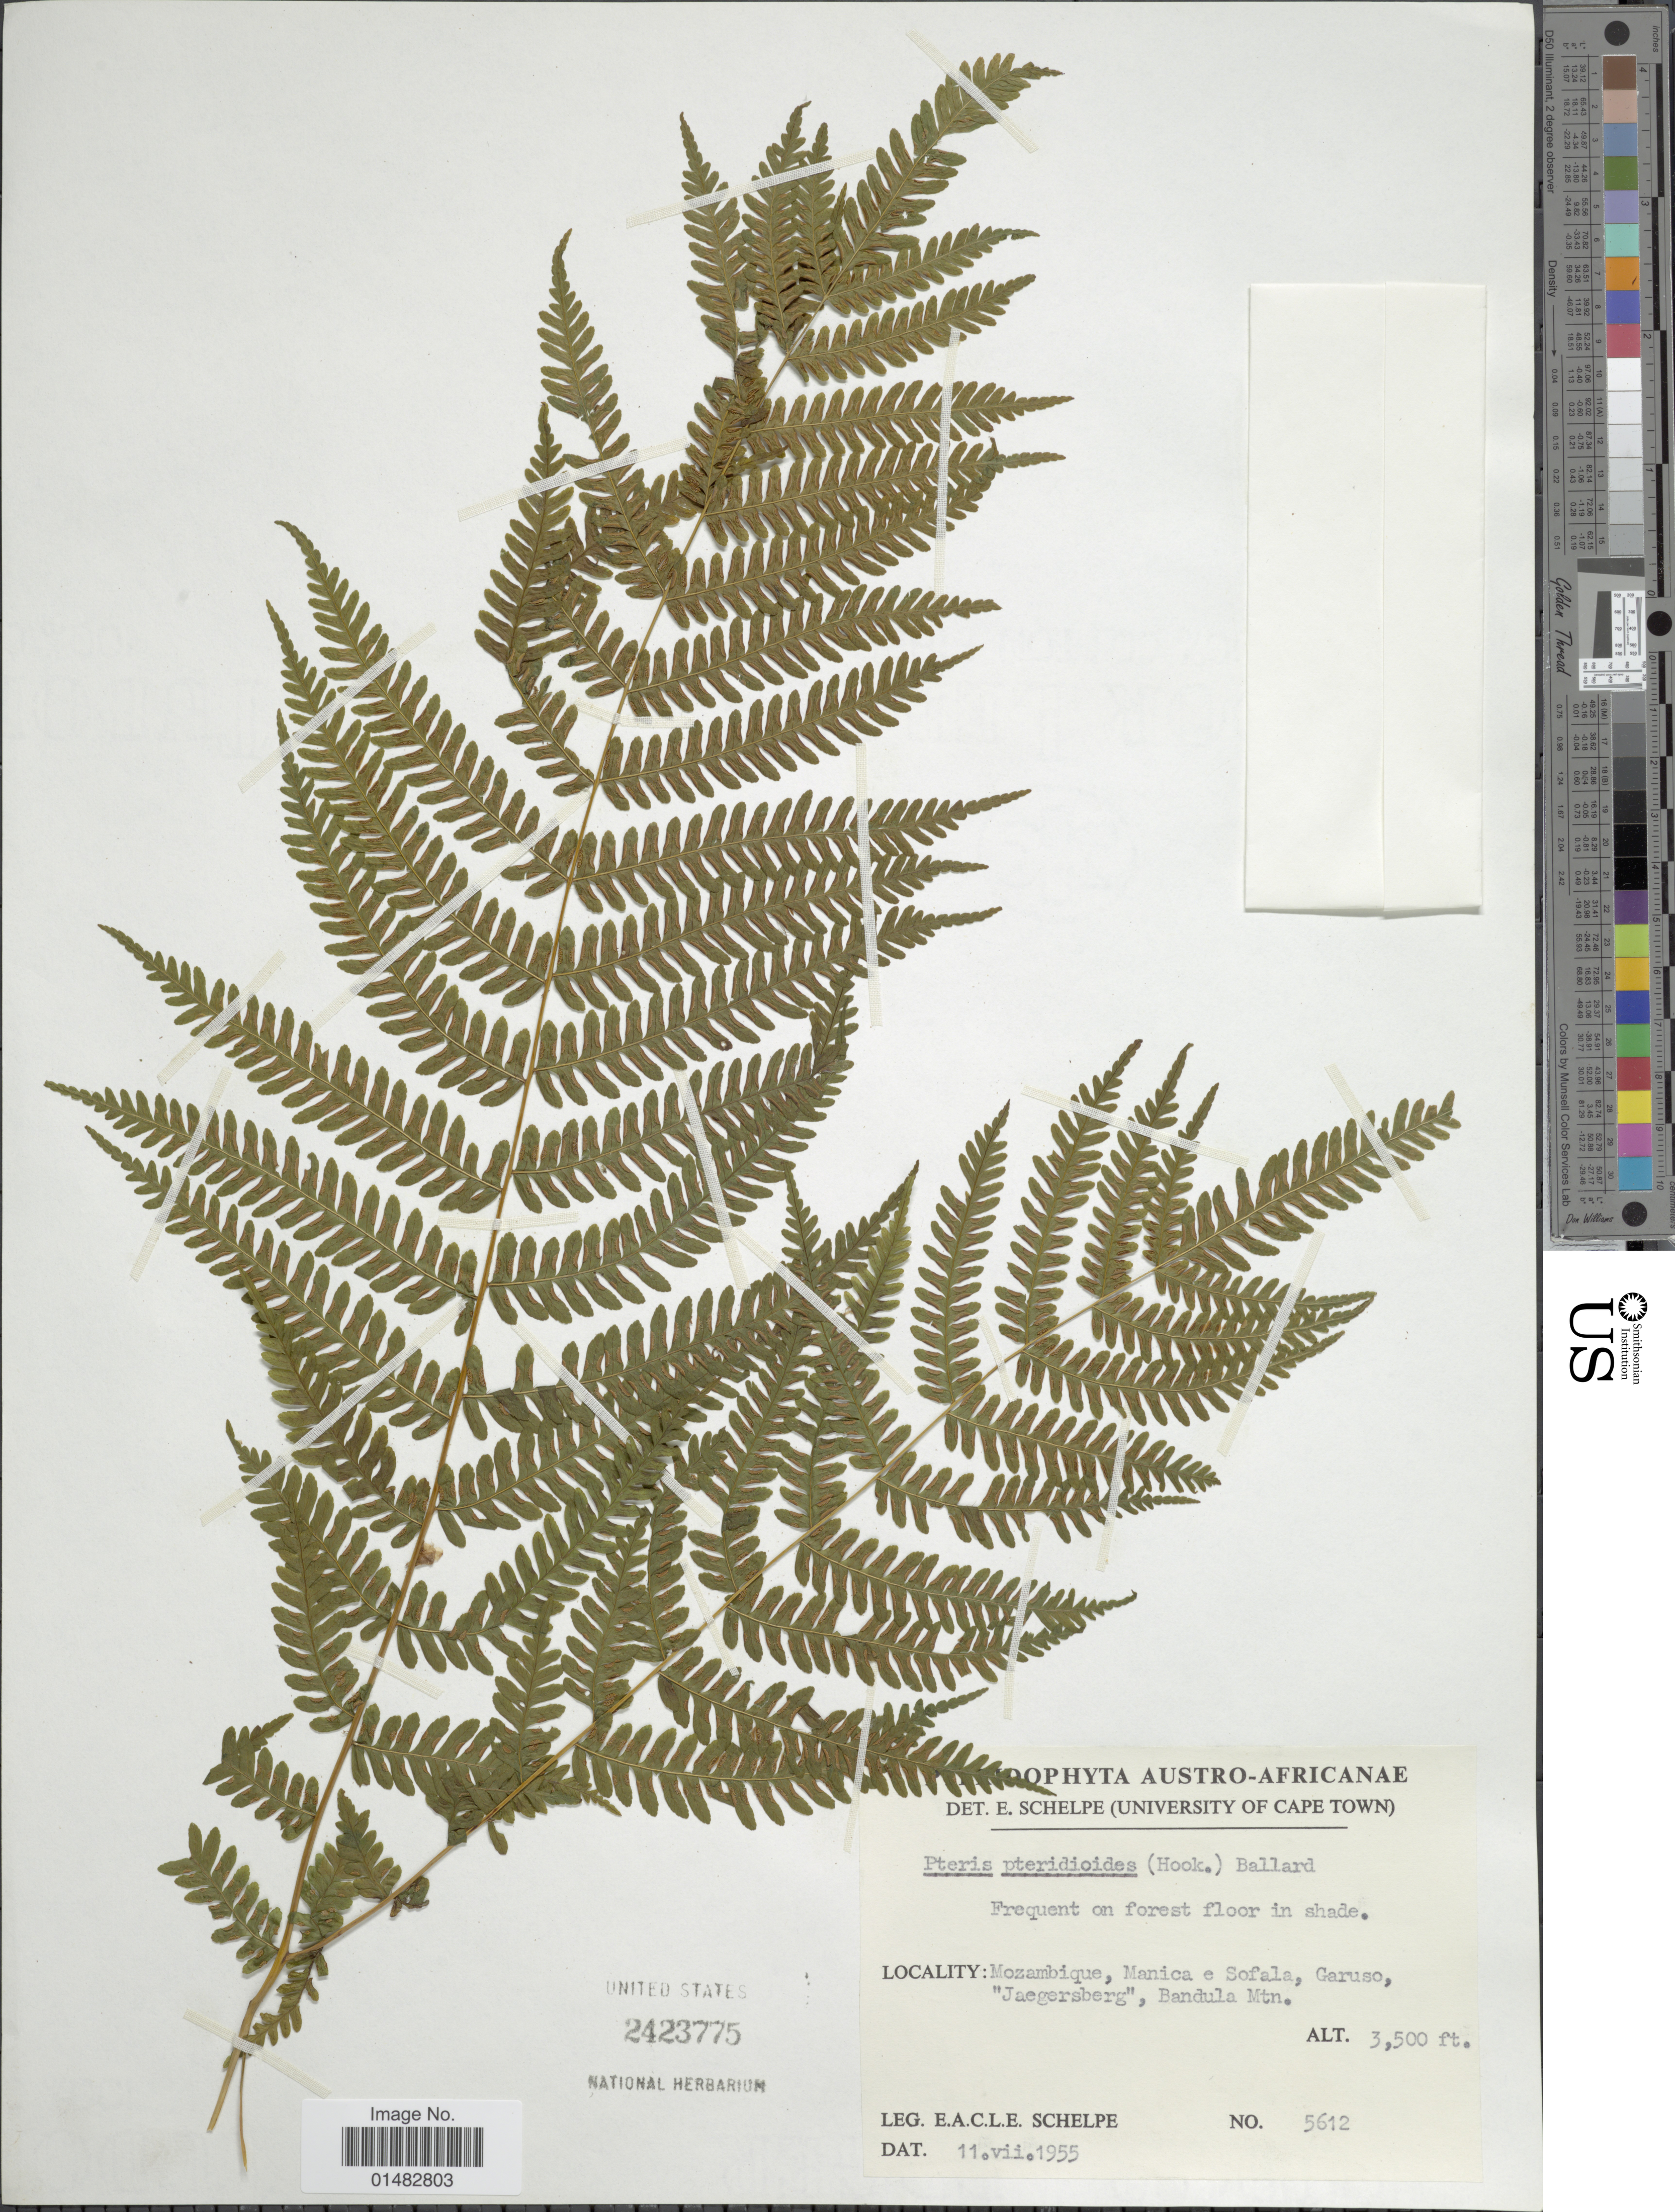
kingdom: Plantae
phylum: Tracheophyta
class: Polypodiopsida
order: Polypodiales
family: Pteridaceae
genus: Pteris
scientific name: Pteris pteridioides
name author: (Hook.) Ballard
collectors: E. A. C. L. E. Schelpe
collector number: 5612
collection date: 1955-07-11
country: Mozambique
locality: Mozambique, Manica e Sofala, Garuso, "Jaegersberg", Bandula Mtn.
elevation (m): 1067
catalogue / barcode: US 2423775